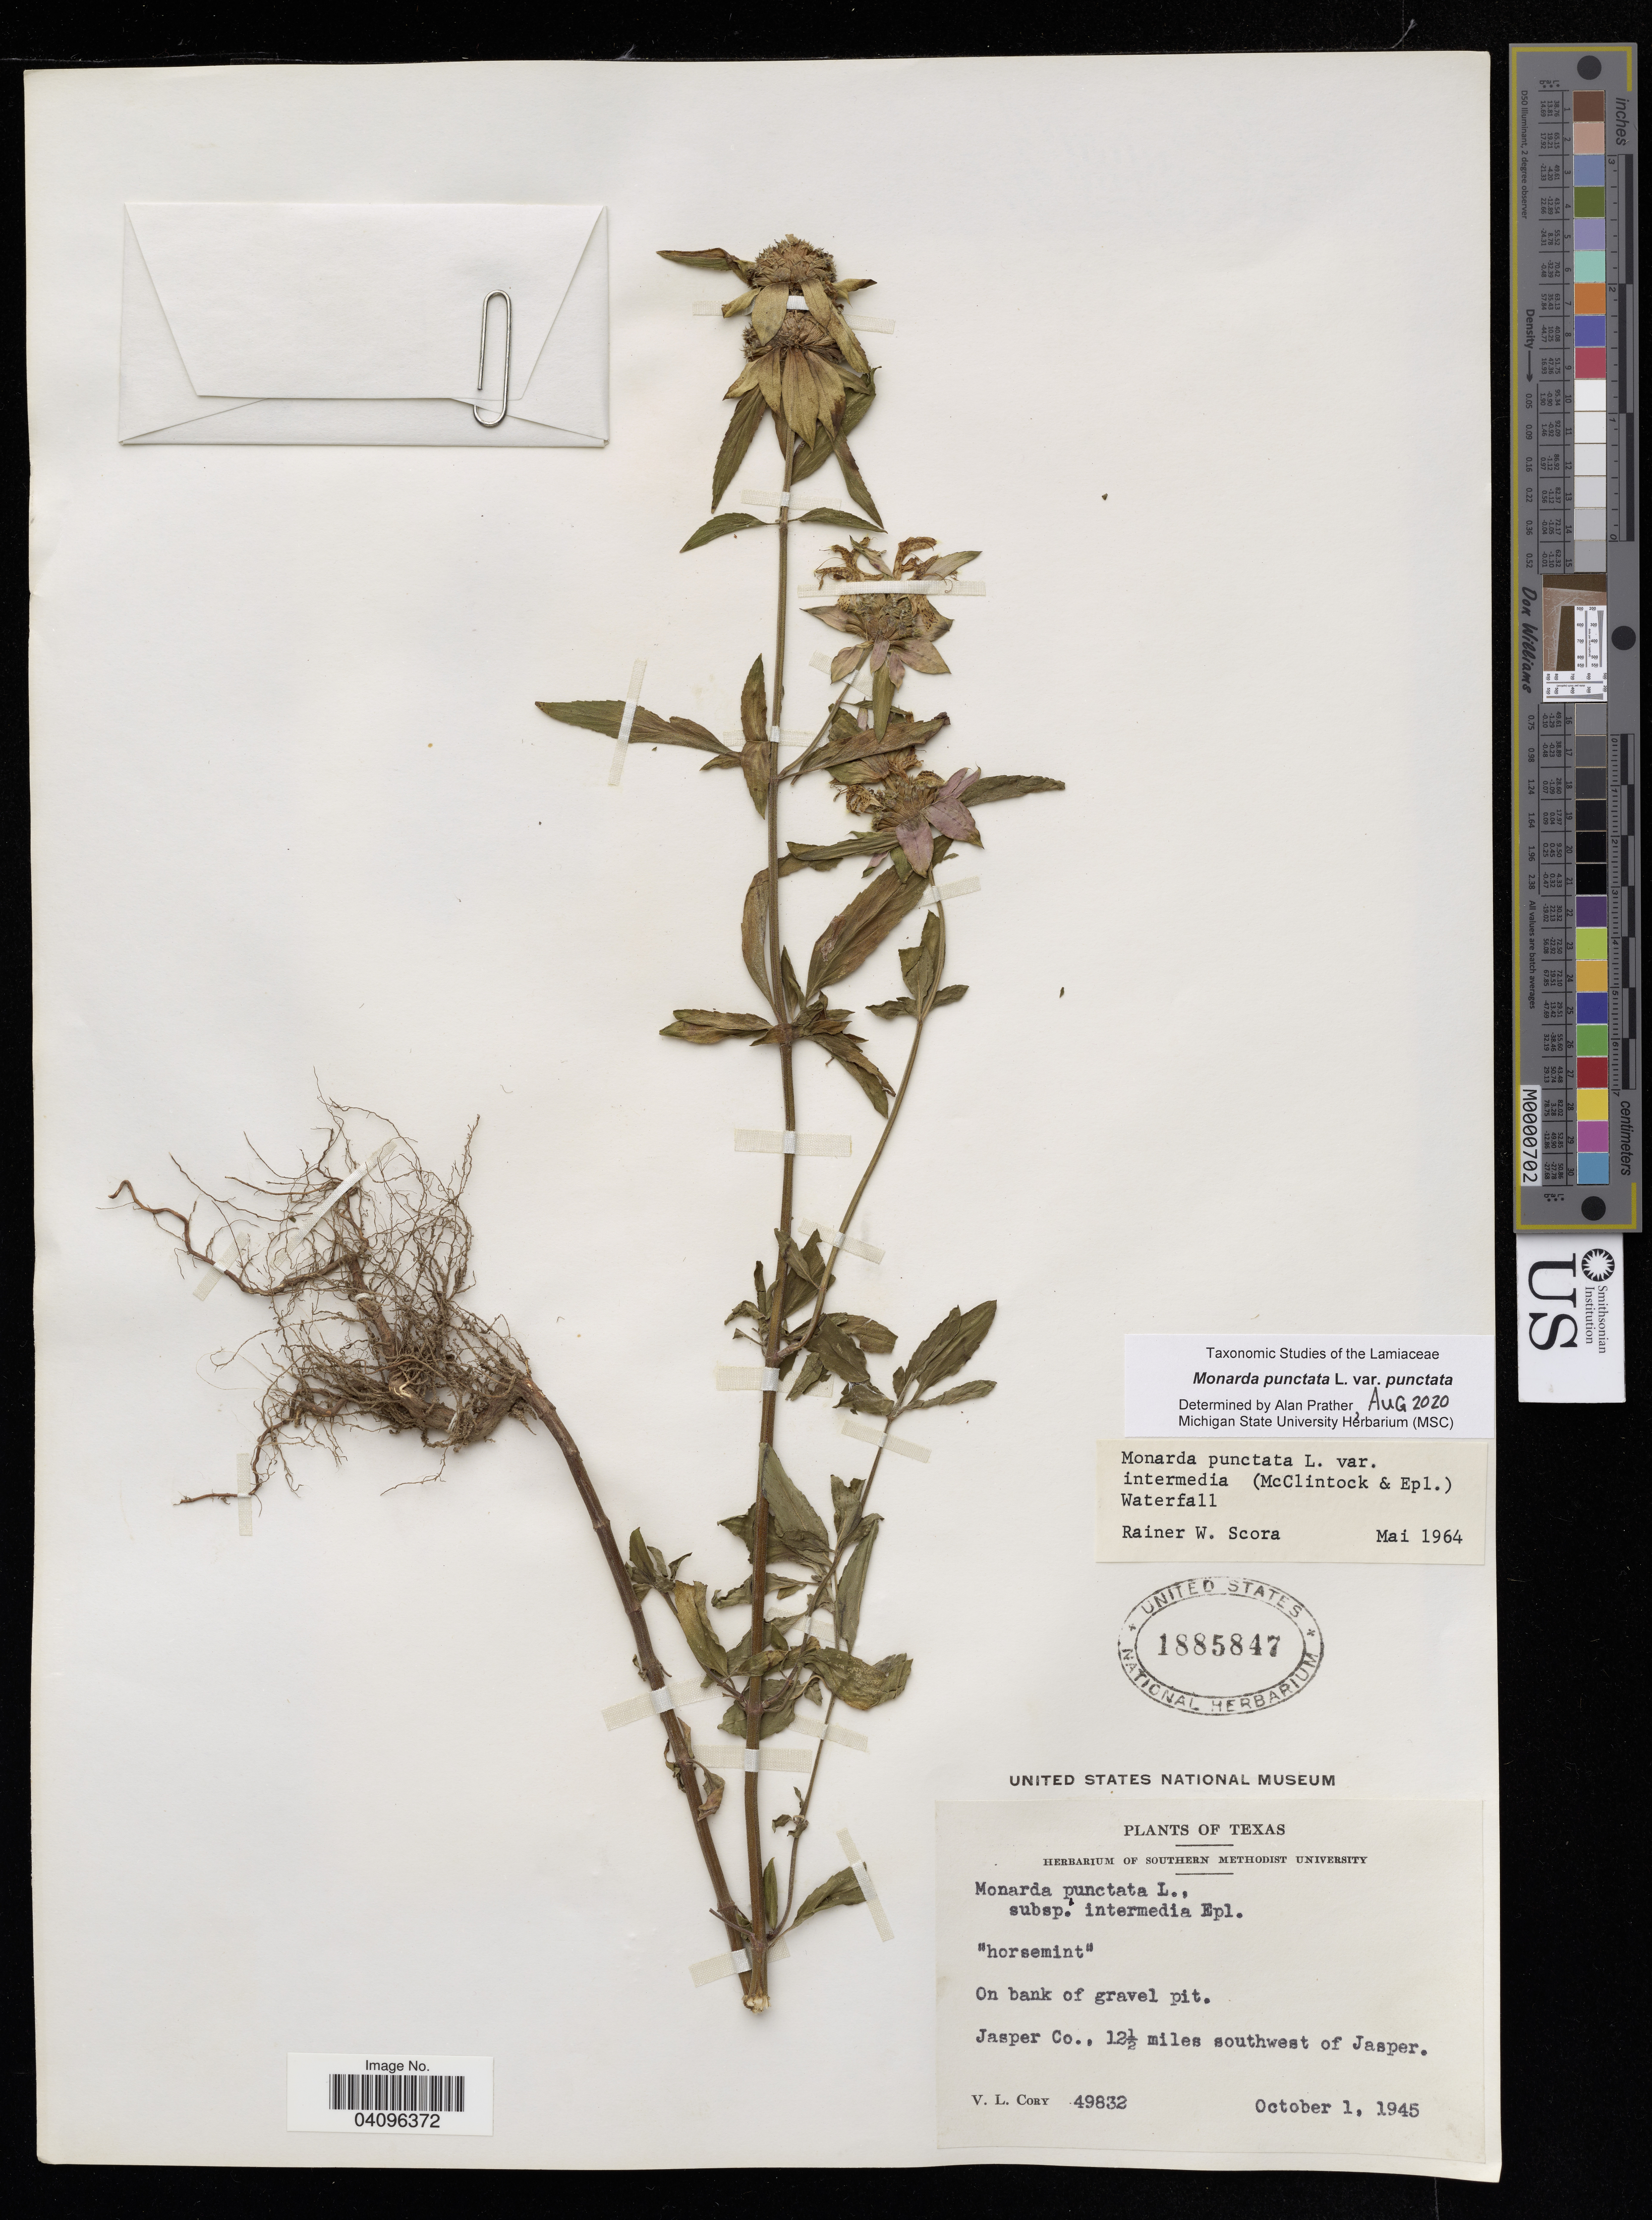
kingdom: Plantae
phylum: Tracheophyta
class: Magnoliopsida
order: Lamiales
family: Lamiaceae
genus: Monarda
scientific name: Monarda punctata var. punctata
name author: L.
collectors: V. Cory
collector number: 49832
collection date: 1945-10-01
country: United States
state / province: Texas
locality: Jasper Co., 12½ miles southwest of Jasper.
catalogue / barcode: US 1885847